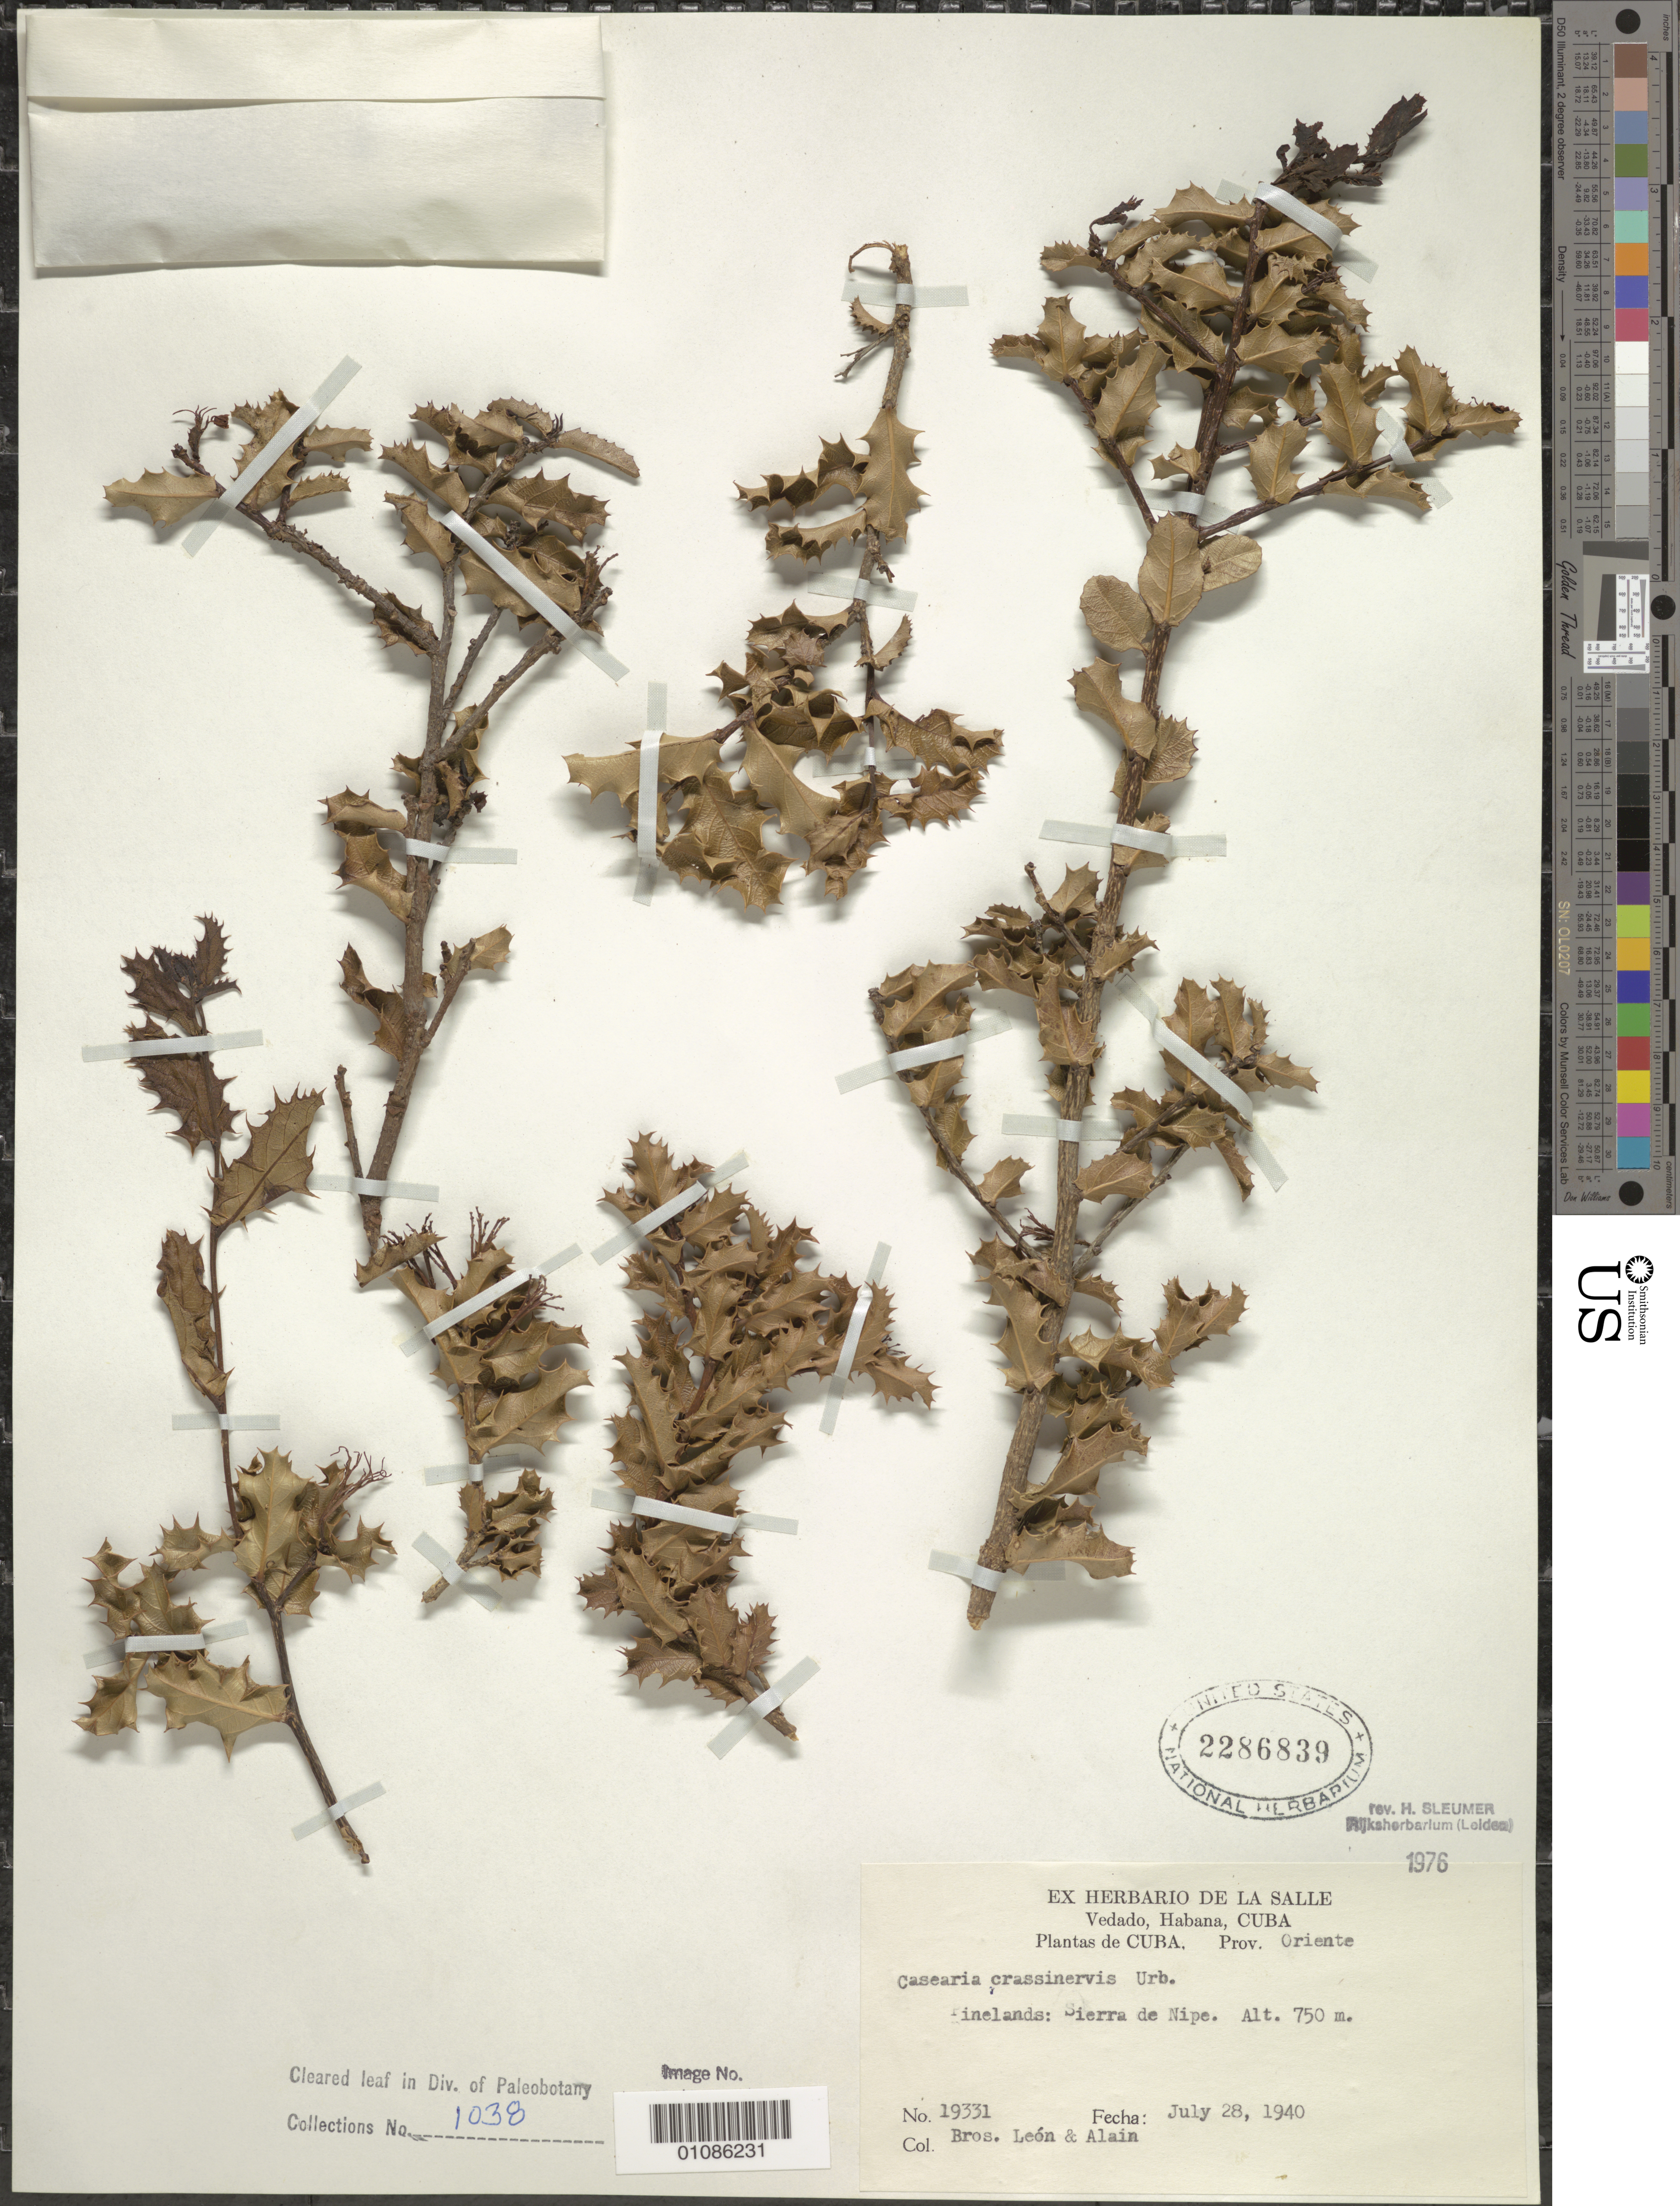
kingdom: Plantae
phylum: Tracheophyta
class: Magnoliopsida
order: Malpighiales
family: Salicaceae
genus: Casearia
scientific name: Casearia crassinervis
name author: Urb.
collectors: Bro. León & A. H. Liogier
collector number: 19331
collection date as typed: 28 Jul 1940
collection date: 1940-07-28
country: Cuba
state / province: Holguín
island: Cuba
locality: Sierra de nipe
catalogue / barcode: US 2286839